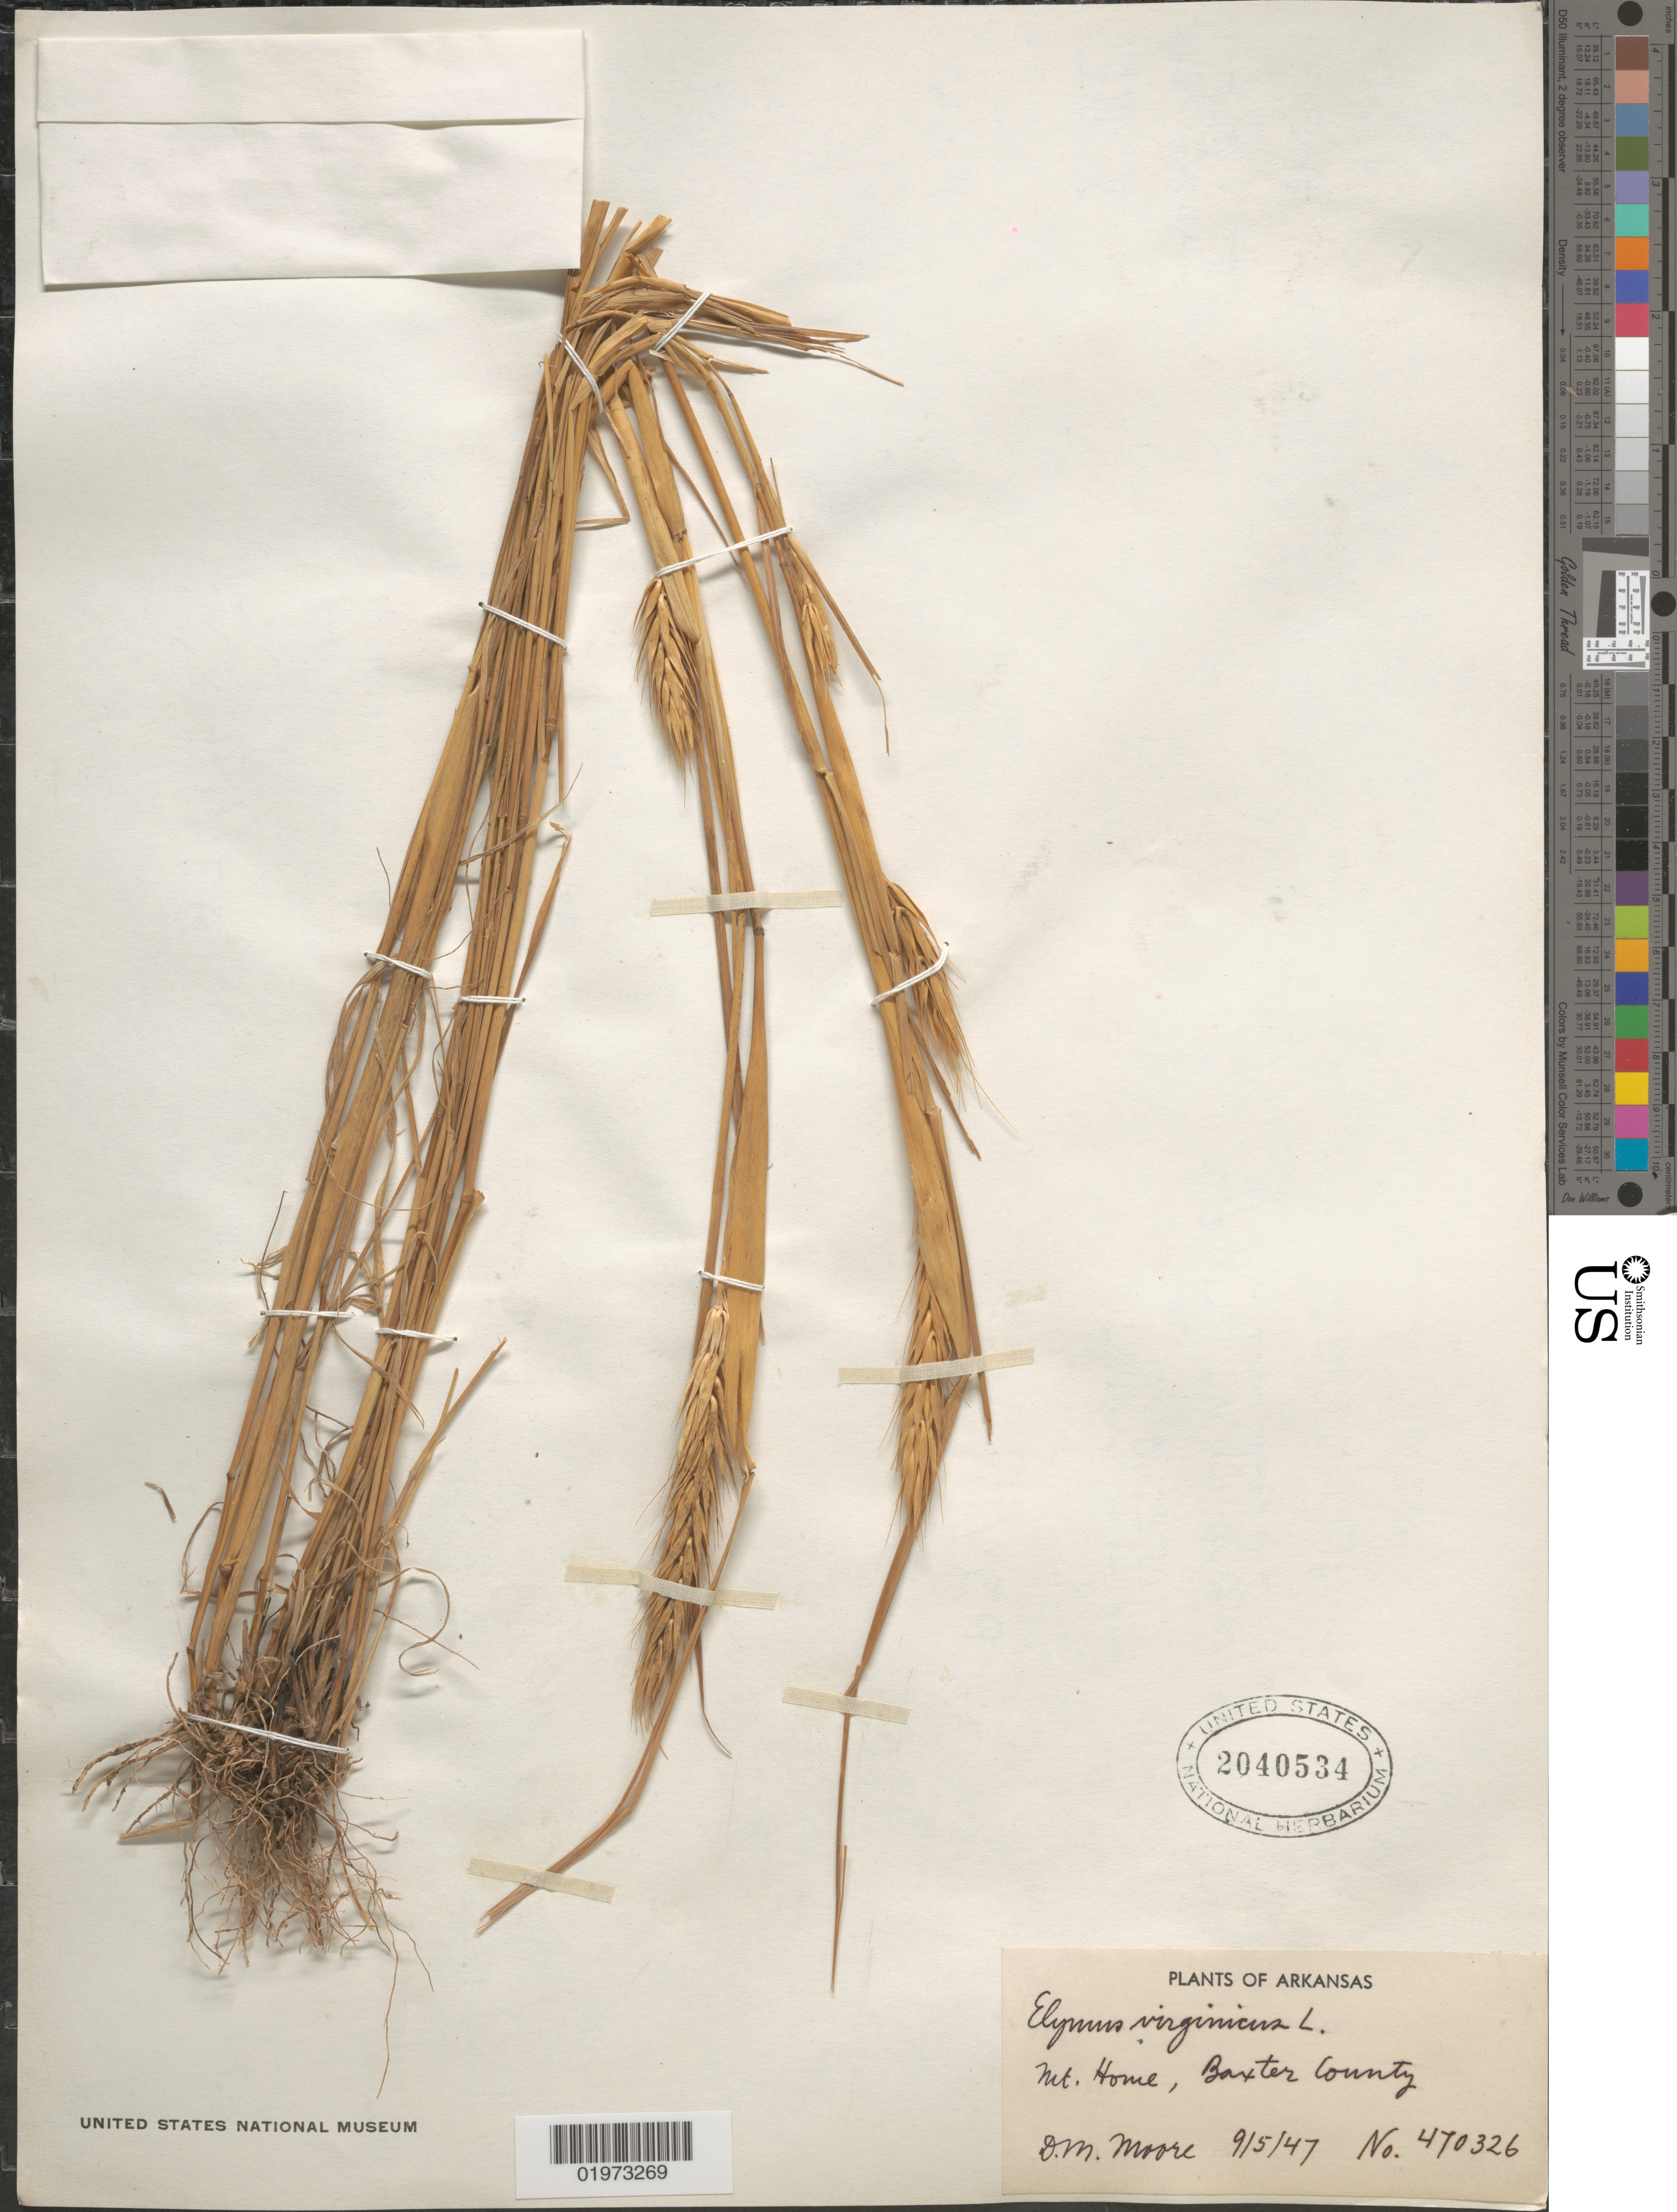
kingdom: Plantae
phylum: Tracheophyta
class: Liliopsida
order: Poales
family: Poaceae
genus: Elymus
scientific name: Elymus virginicus var. virginicus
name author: L.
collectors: D. Moore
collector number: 470326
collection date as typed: Transcribed d/m/y: 5/9/47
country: United States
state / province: Arkansas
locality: Mt. Home, Baxter County.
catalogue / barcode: US 2040534